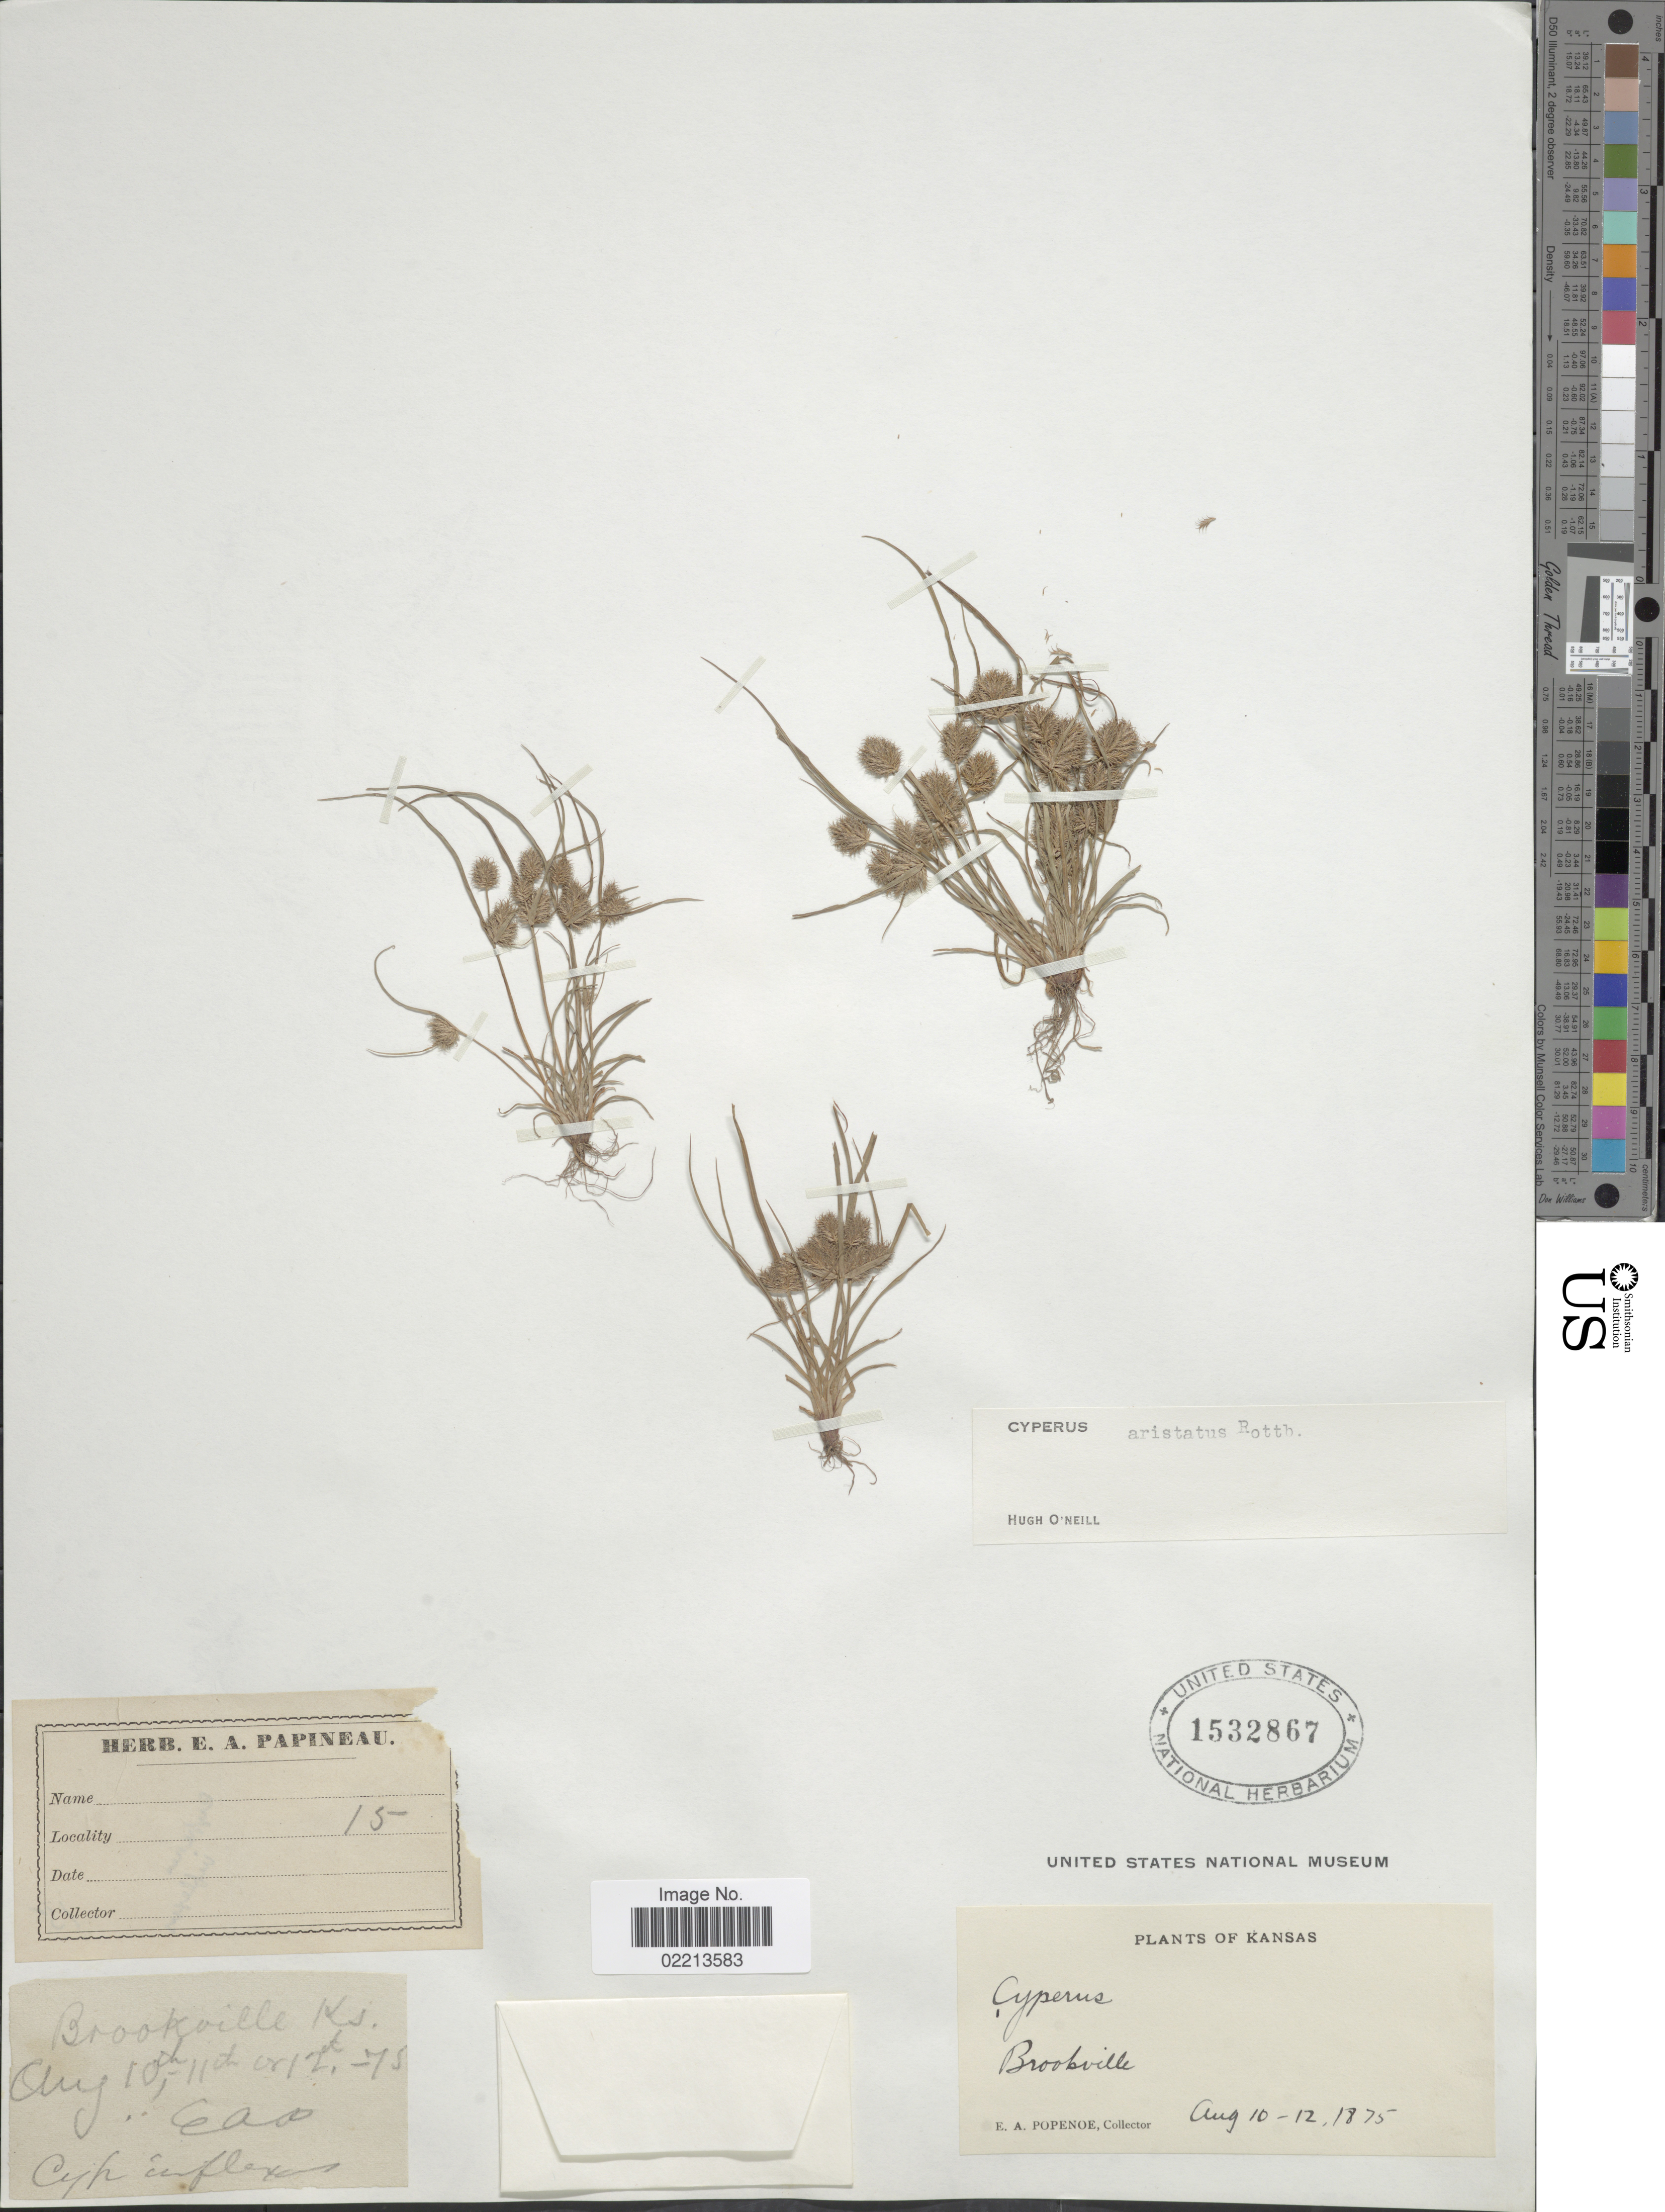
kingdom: Plantae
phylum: Tracheophyta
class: Liliopsida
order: Poales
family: Cyperaceae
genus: Cyperus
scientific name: Cyperus squarrosus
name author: L.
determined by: Strong, Mark T., (BOT), Smithsonian Institution - National Museum of Natural History (UNITED STATES)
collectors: E. A. Popenoe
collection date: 1875-08-10/1875-08-12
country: United States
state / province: Kansas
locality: Brookville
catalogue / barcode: US 1532867